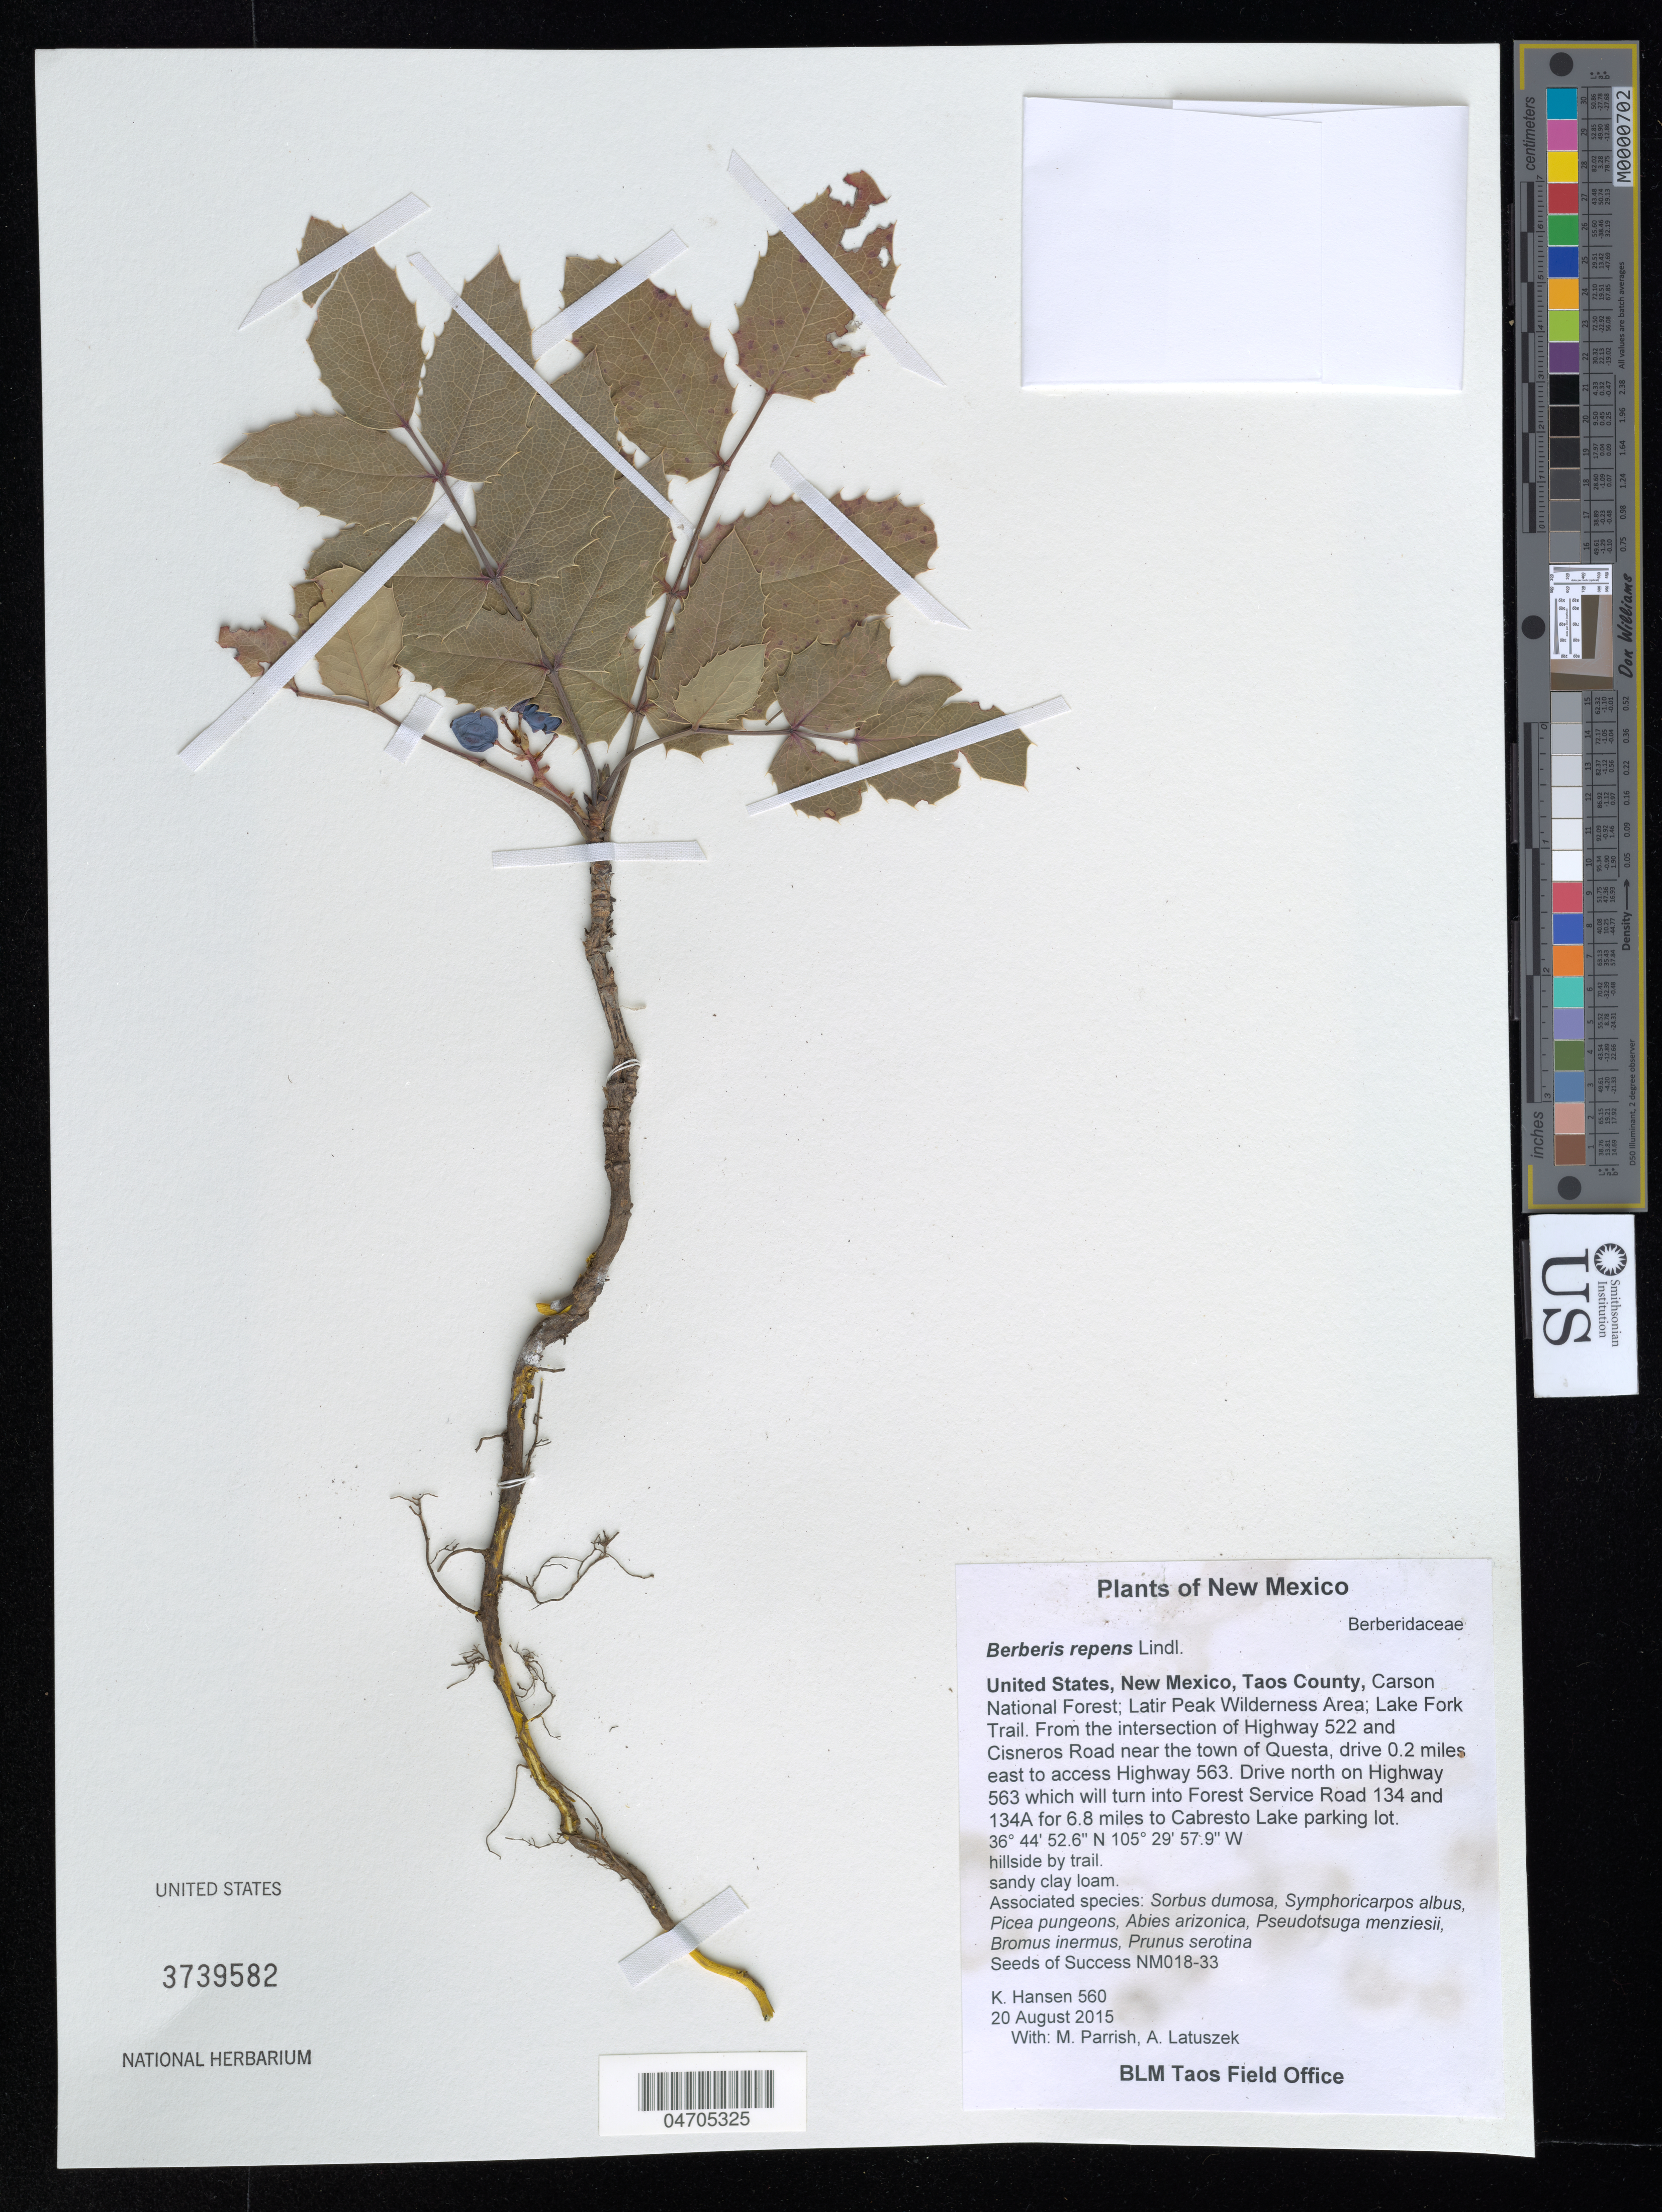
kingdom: Plantae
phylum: Tracheophyta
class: Magnoliopsida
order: Ranunculales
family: Berberidaceae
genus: Berberis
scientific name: Berberis repens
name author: Lindl.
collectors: K. Hansen, M. Parrish & A. Latuszek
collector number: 560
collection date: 2015-08-20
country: United States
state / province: New Mexico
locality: Taos County, Carson National Forest; Latir Peak Wilderness Area; Lake Fork Trail. From the intersection of Highway 522 and Cisneros Road near the town of Questa, drive 0.2 miles east to access Highway 563. Drive north on Highway 563 which will turn into Forest Service Road 134 and 134A for 6.8 miles to Cabresto Lake parking lot.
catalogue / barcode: US 3739582